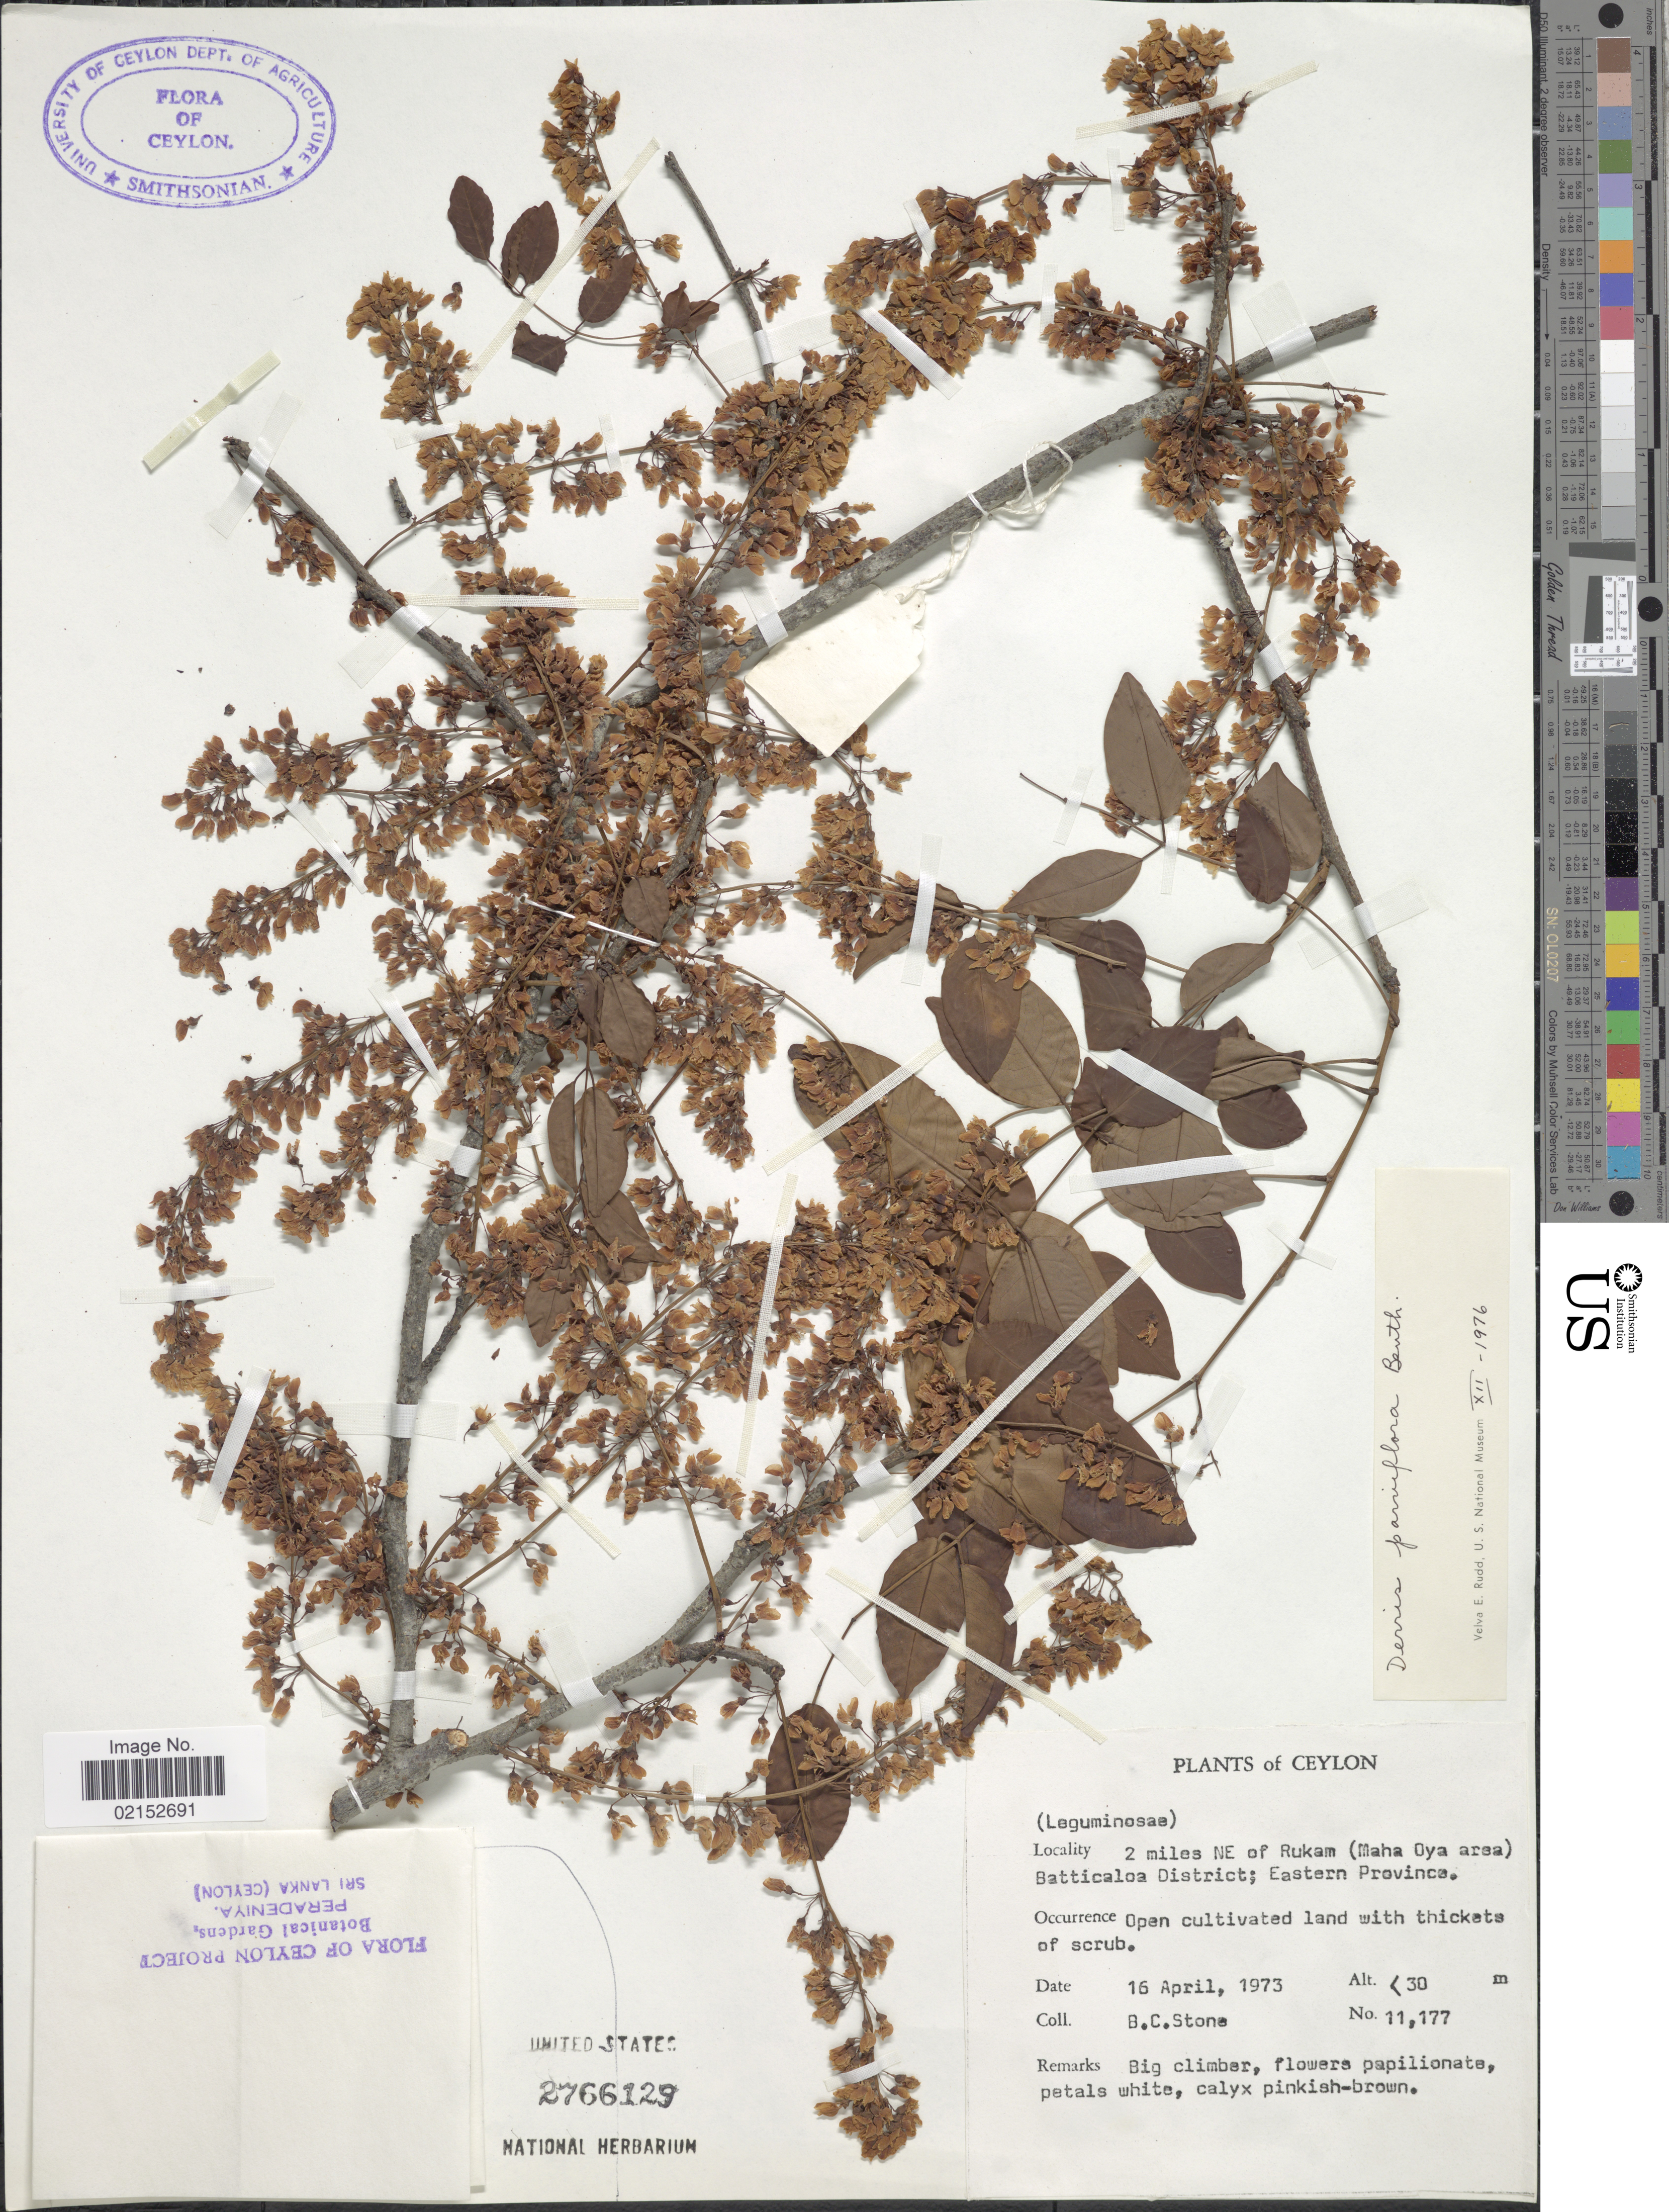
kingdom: Plantae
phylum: Tracheophyta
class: Magnoliopsida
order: Fabales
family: Fabaceae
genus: Derris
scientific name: Derris parviflora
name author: Benth.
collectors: B. C. Stone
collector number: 11177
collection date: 1973-04-16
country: Sri Lanka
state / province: Eastern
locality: Ceylon, 2 miles NE of Rukam (Maha Oya area) Batticaloa District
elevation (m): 30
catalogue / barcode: US 2766129